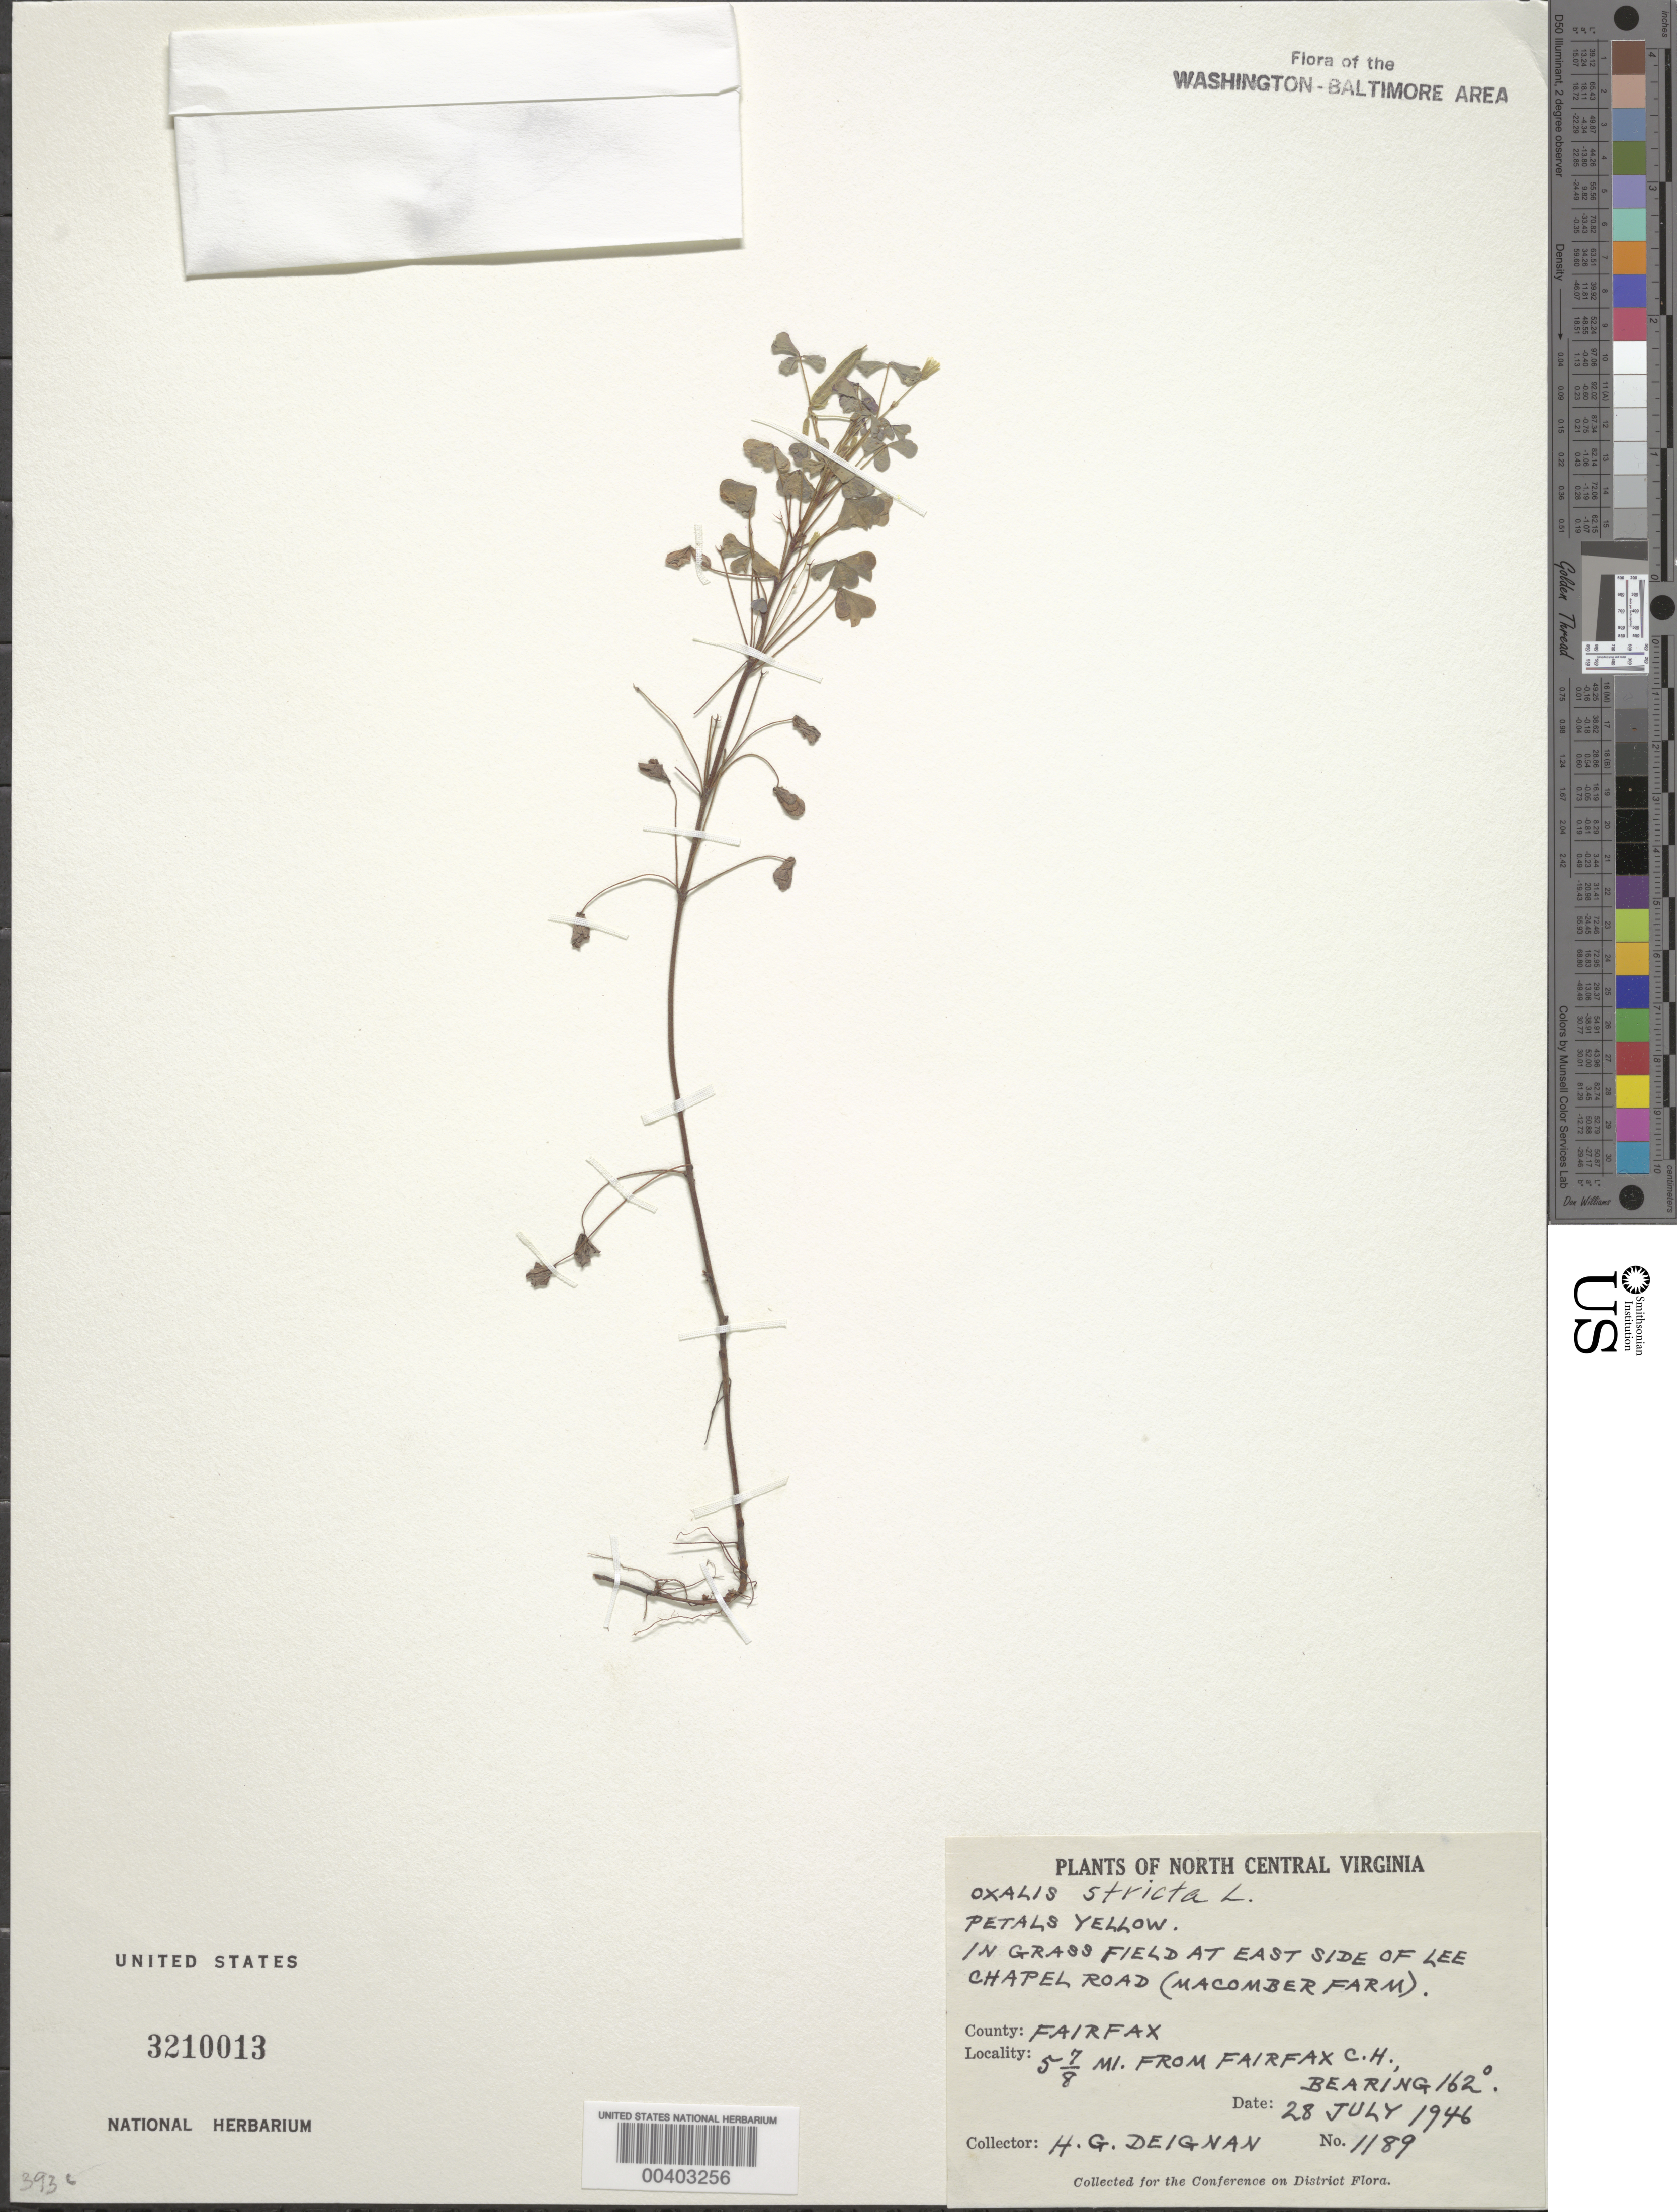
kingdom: Plantae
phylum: Tracheophyta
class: Magnoliopsida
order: Oxalidales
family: Oxalidaceae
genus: Oxalis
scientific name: Oxalis stricta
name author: L.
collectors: H. Deignan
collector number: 1189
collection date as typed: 28 Jul 1946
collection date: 1946-07-28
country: United States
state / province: Virginia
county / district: Fairfax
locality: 5 7/8 Mi from Fairfax County Courthouse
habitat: In grass field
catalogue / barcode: US 3210013